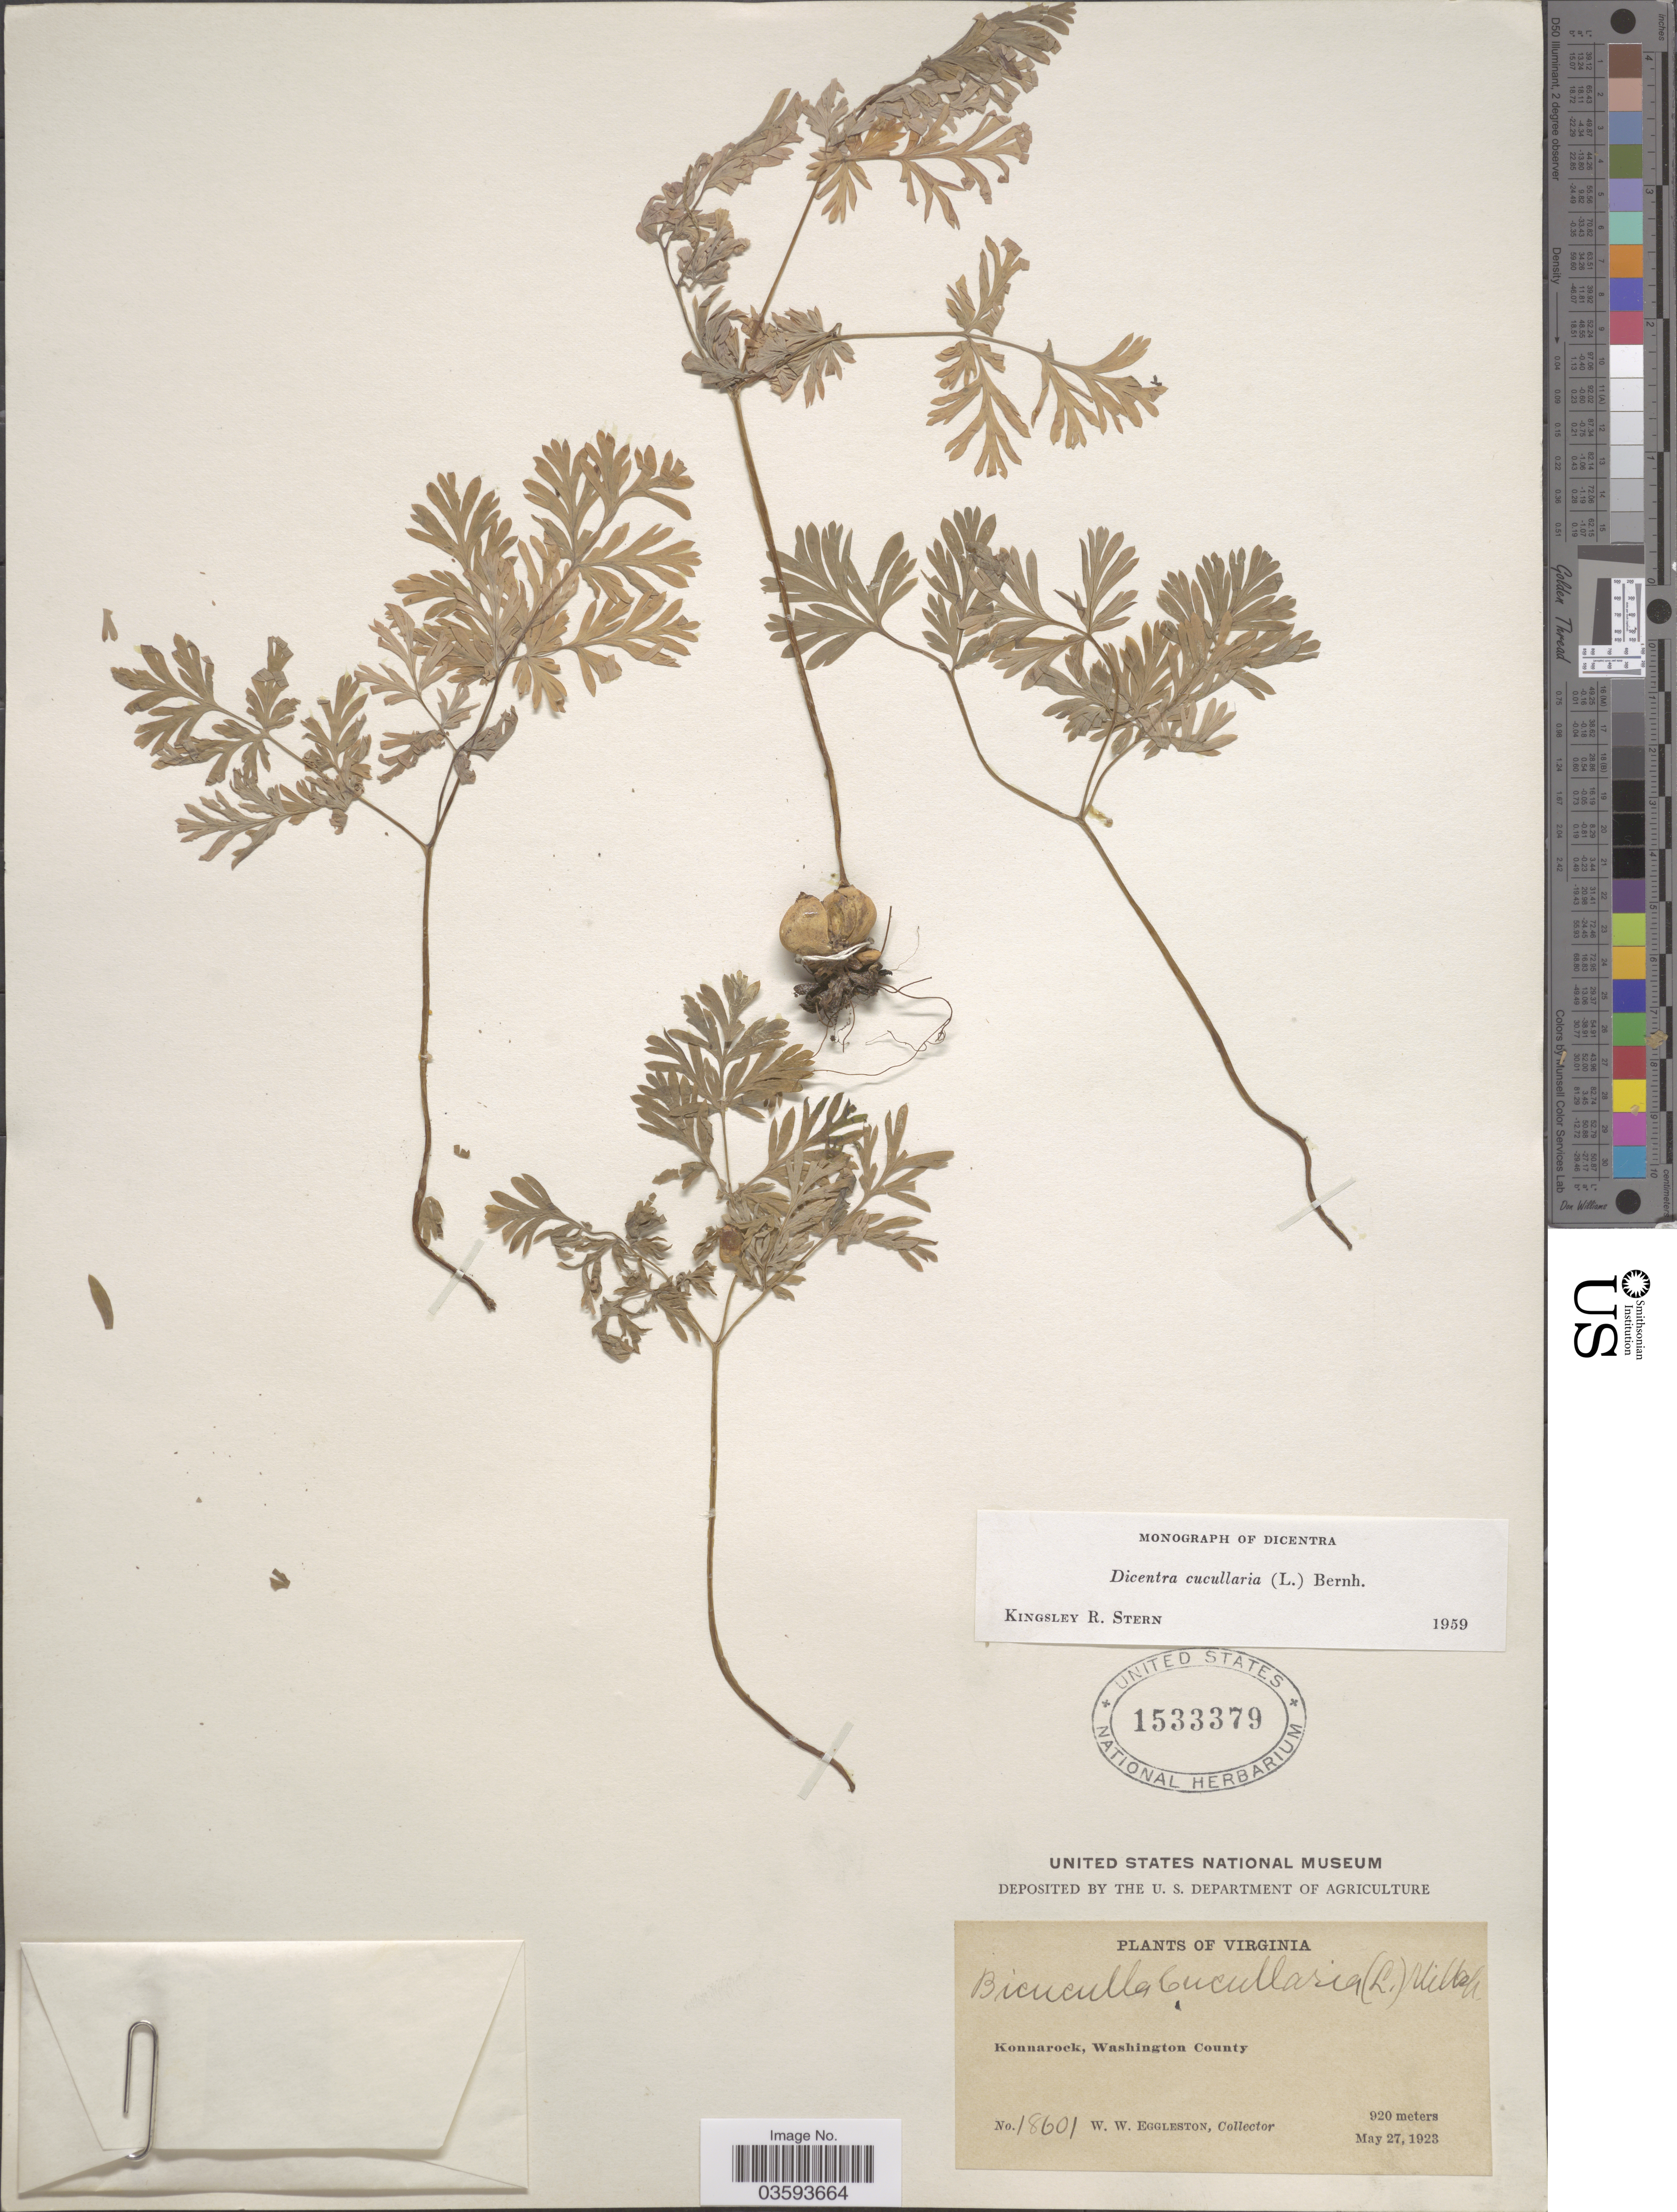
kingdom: Plantae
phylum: Tracheophyta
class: Magnoliopsida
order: Ranunculales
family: Papaveraceae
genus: Dicentra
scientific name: Dicentra cucullaria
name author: (L.) Bernh.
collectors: W. W. Eggleston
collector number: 18601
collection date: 1923-05-27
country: United States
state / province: Virginia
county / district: Washington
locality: Konnarock, Washington County.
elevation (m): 920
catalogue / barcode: US 1533379